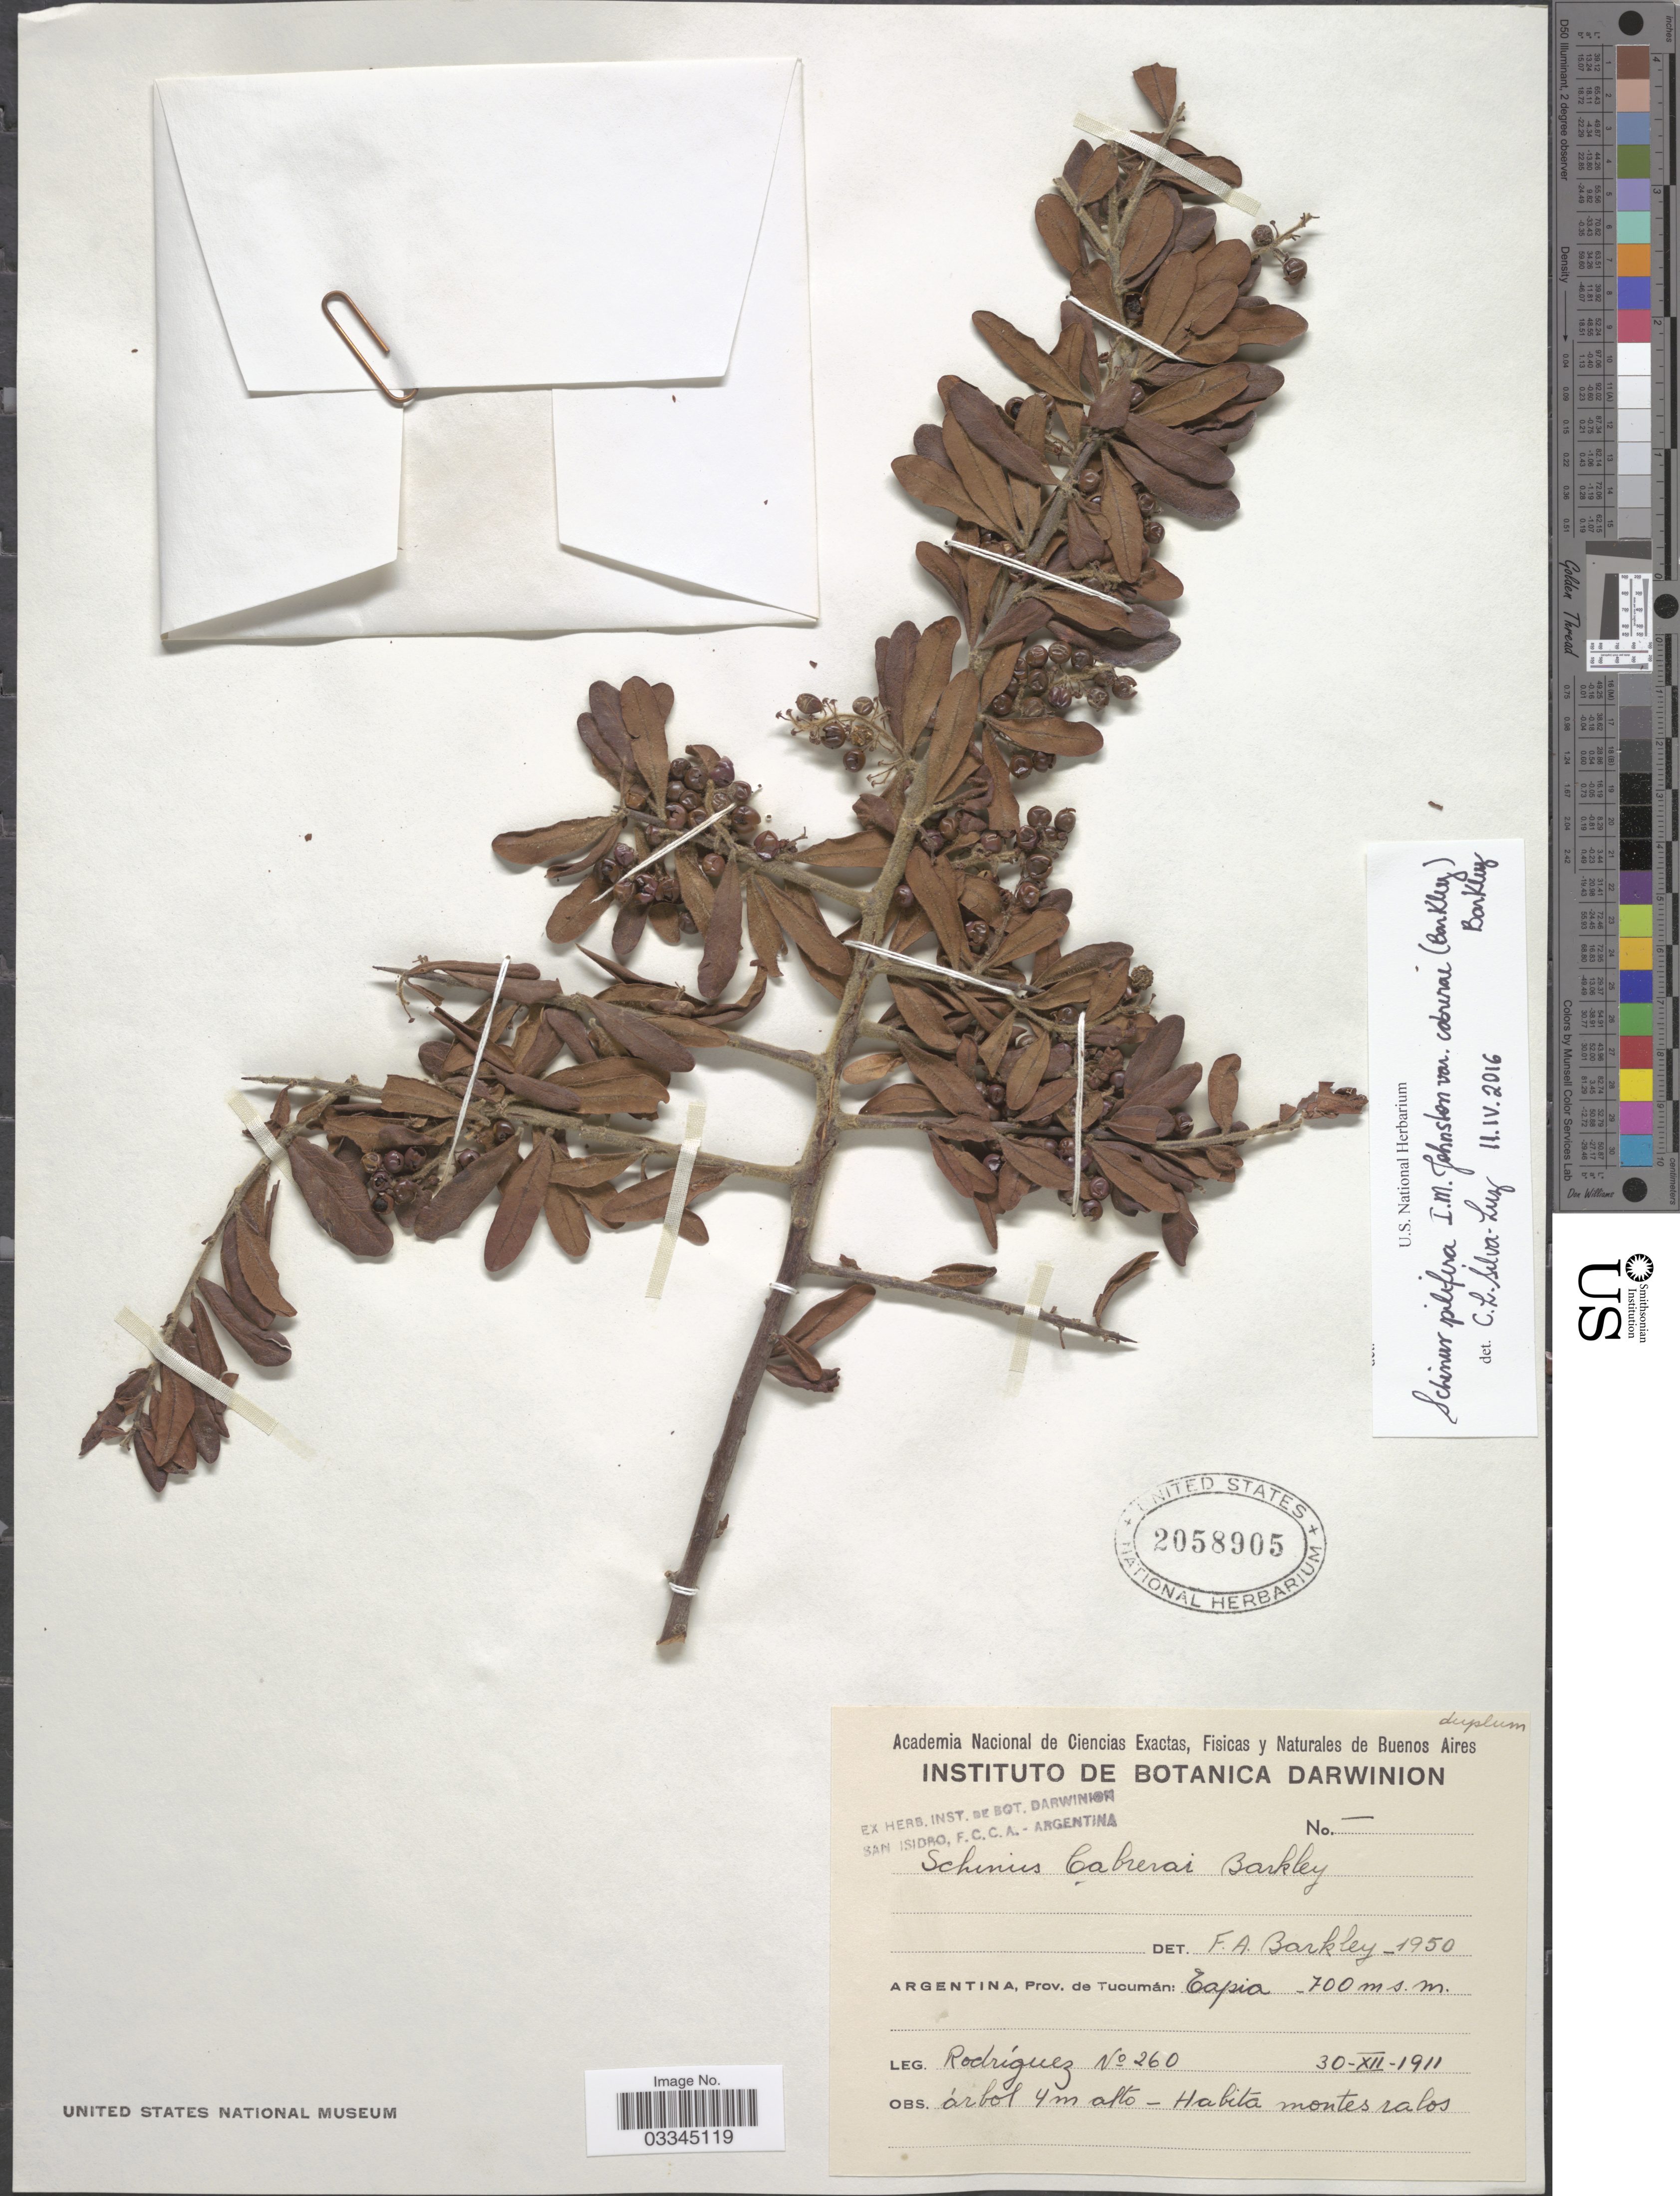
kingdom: Plantae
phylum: Tracheophyta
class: Magnoliopsida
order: Sapindales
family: Anacardiaceae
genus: Schinus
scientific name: Schinus cabrerae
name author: F.A. Barkley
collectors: Rodriguez, --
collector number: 260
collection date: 1911-12-30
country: Argentina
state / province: Tucuman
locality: Tapia.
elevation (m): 700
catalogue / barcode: US 2058905